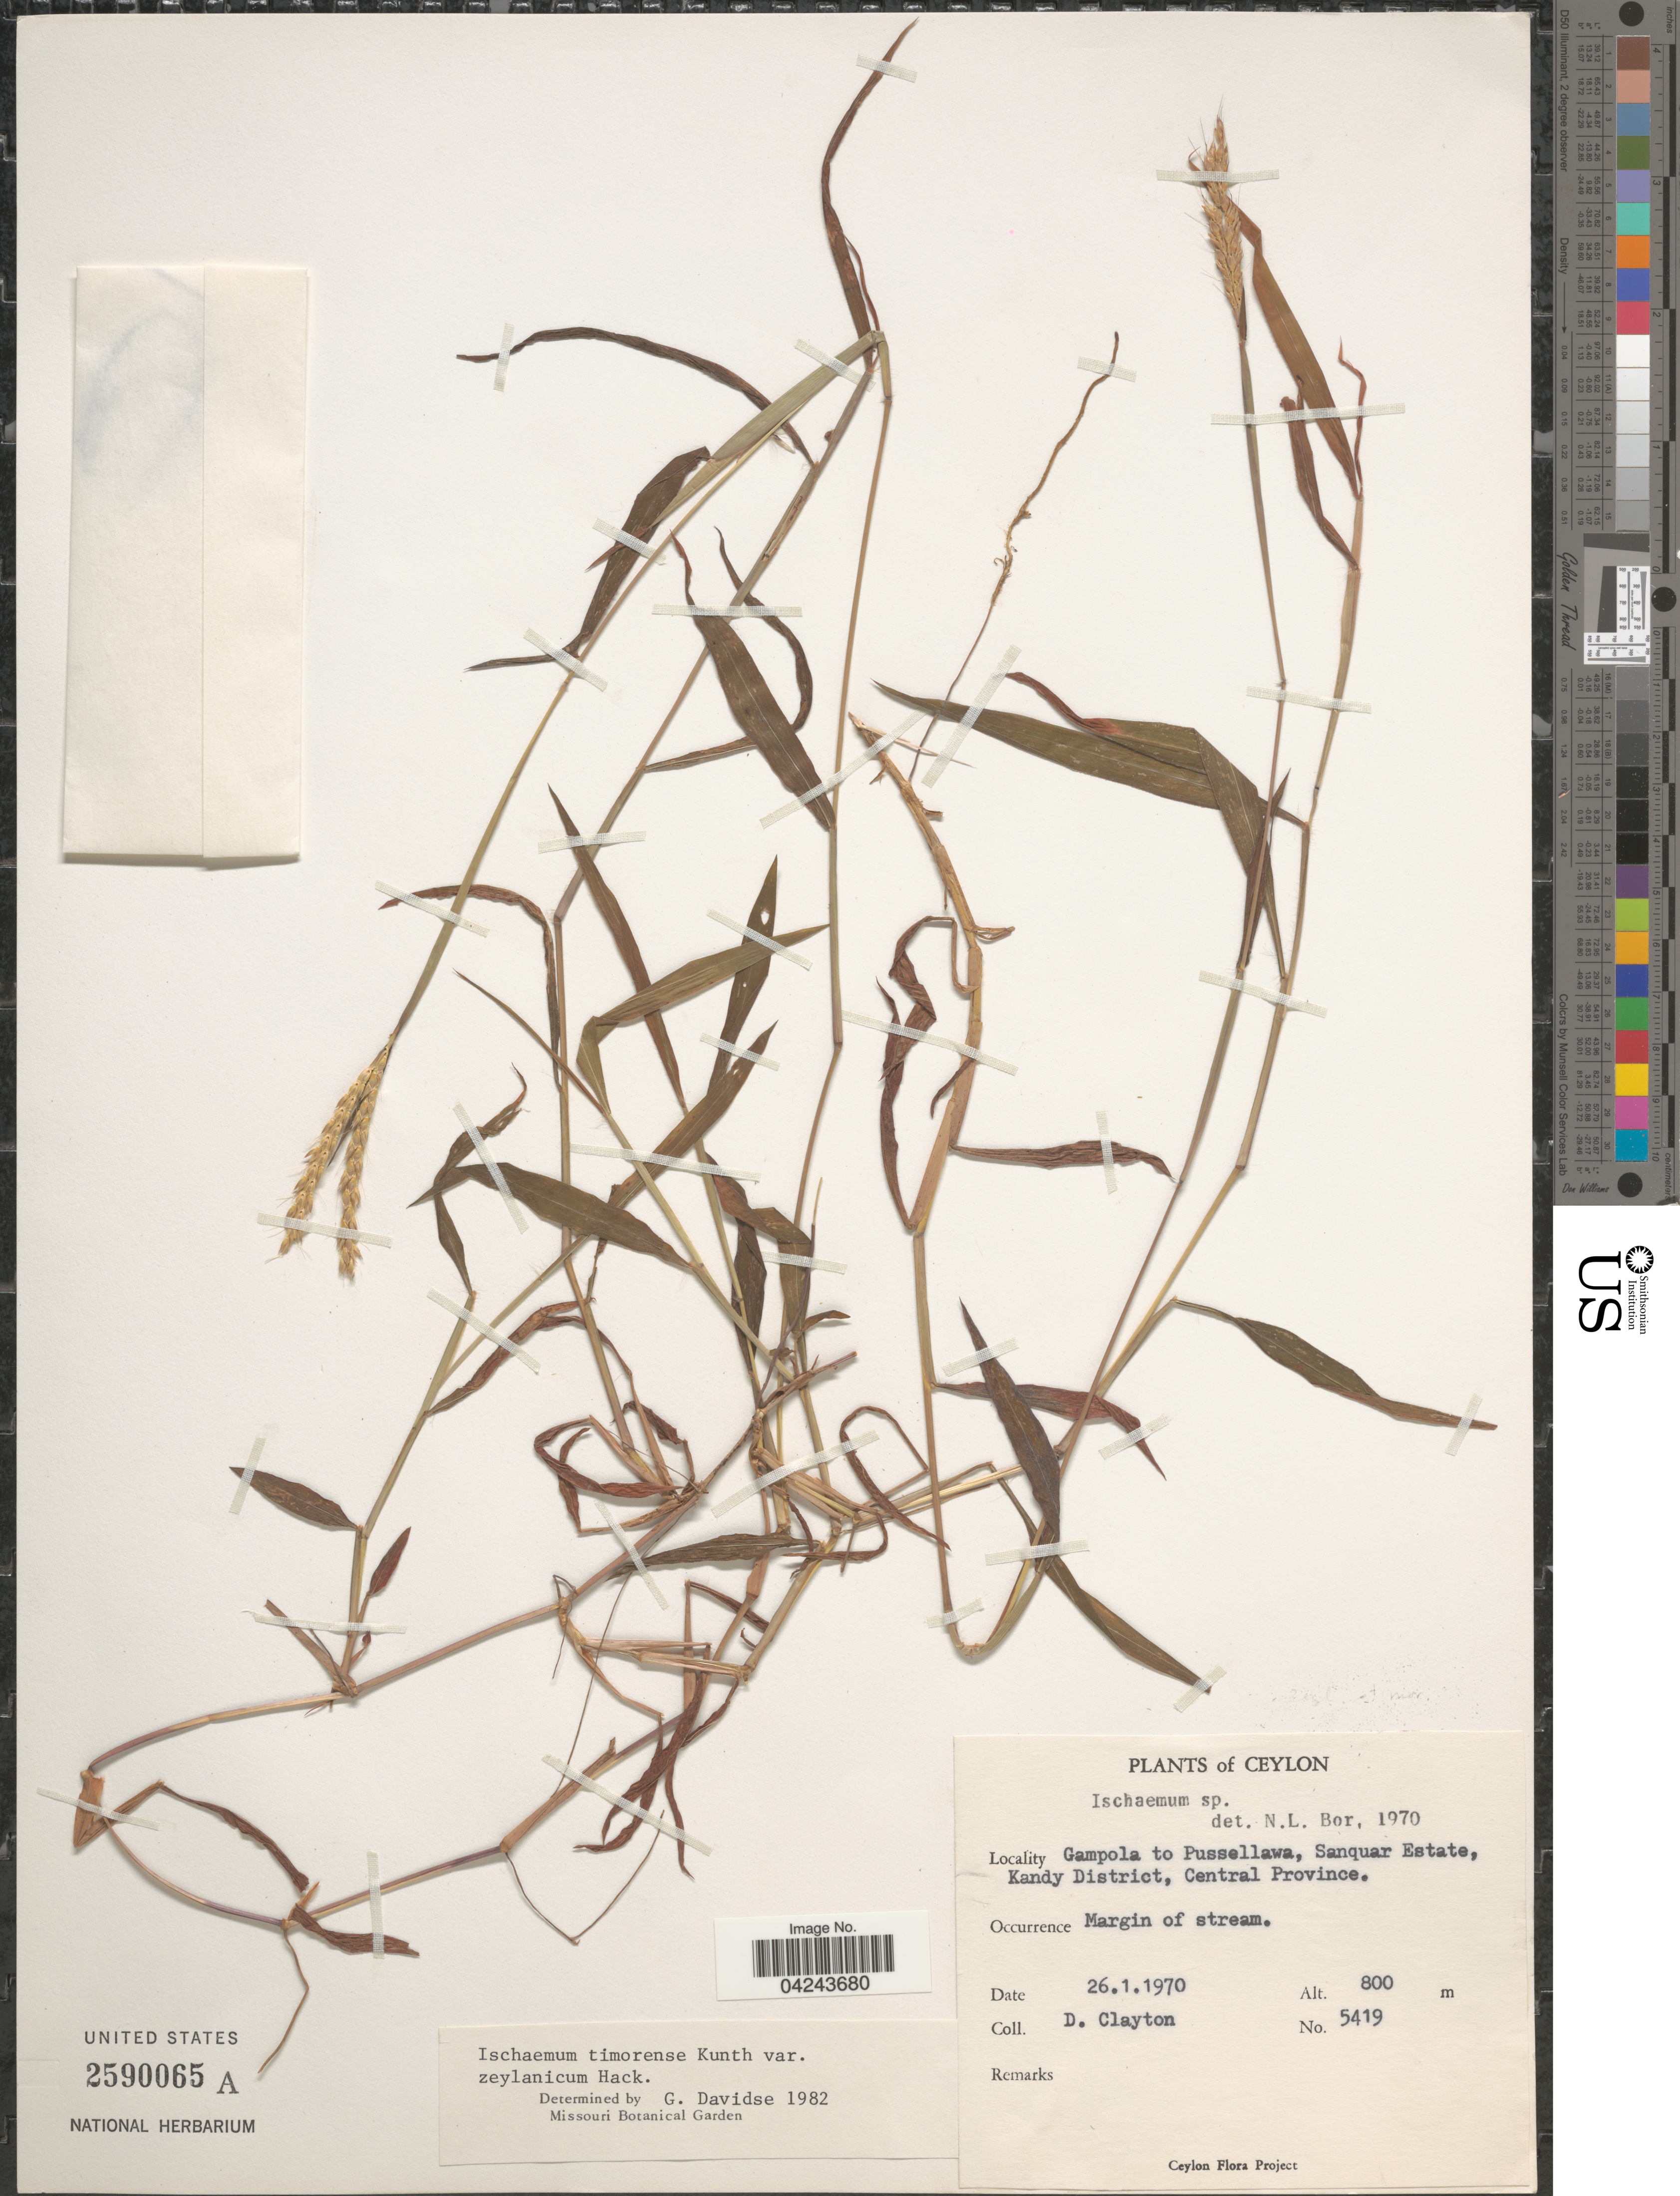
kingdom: Plantae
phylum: Tracheophyta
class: Liliopsida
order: Poales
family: Poaceae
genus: Ischaemum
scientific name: Ischaemum timorense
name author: Kunth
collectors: D. Clayton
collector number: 5419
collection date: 1970-01-26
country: Sri Lanka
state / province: Central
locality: Ceylon. Gampola to Pussellawa, Sanquar Estate, Kandy District.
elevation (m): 800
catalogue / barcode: US 2590065A